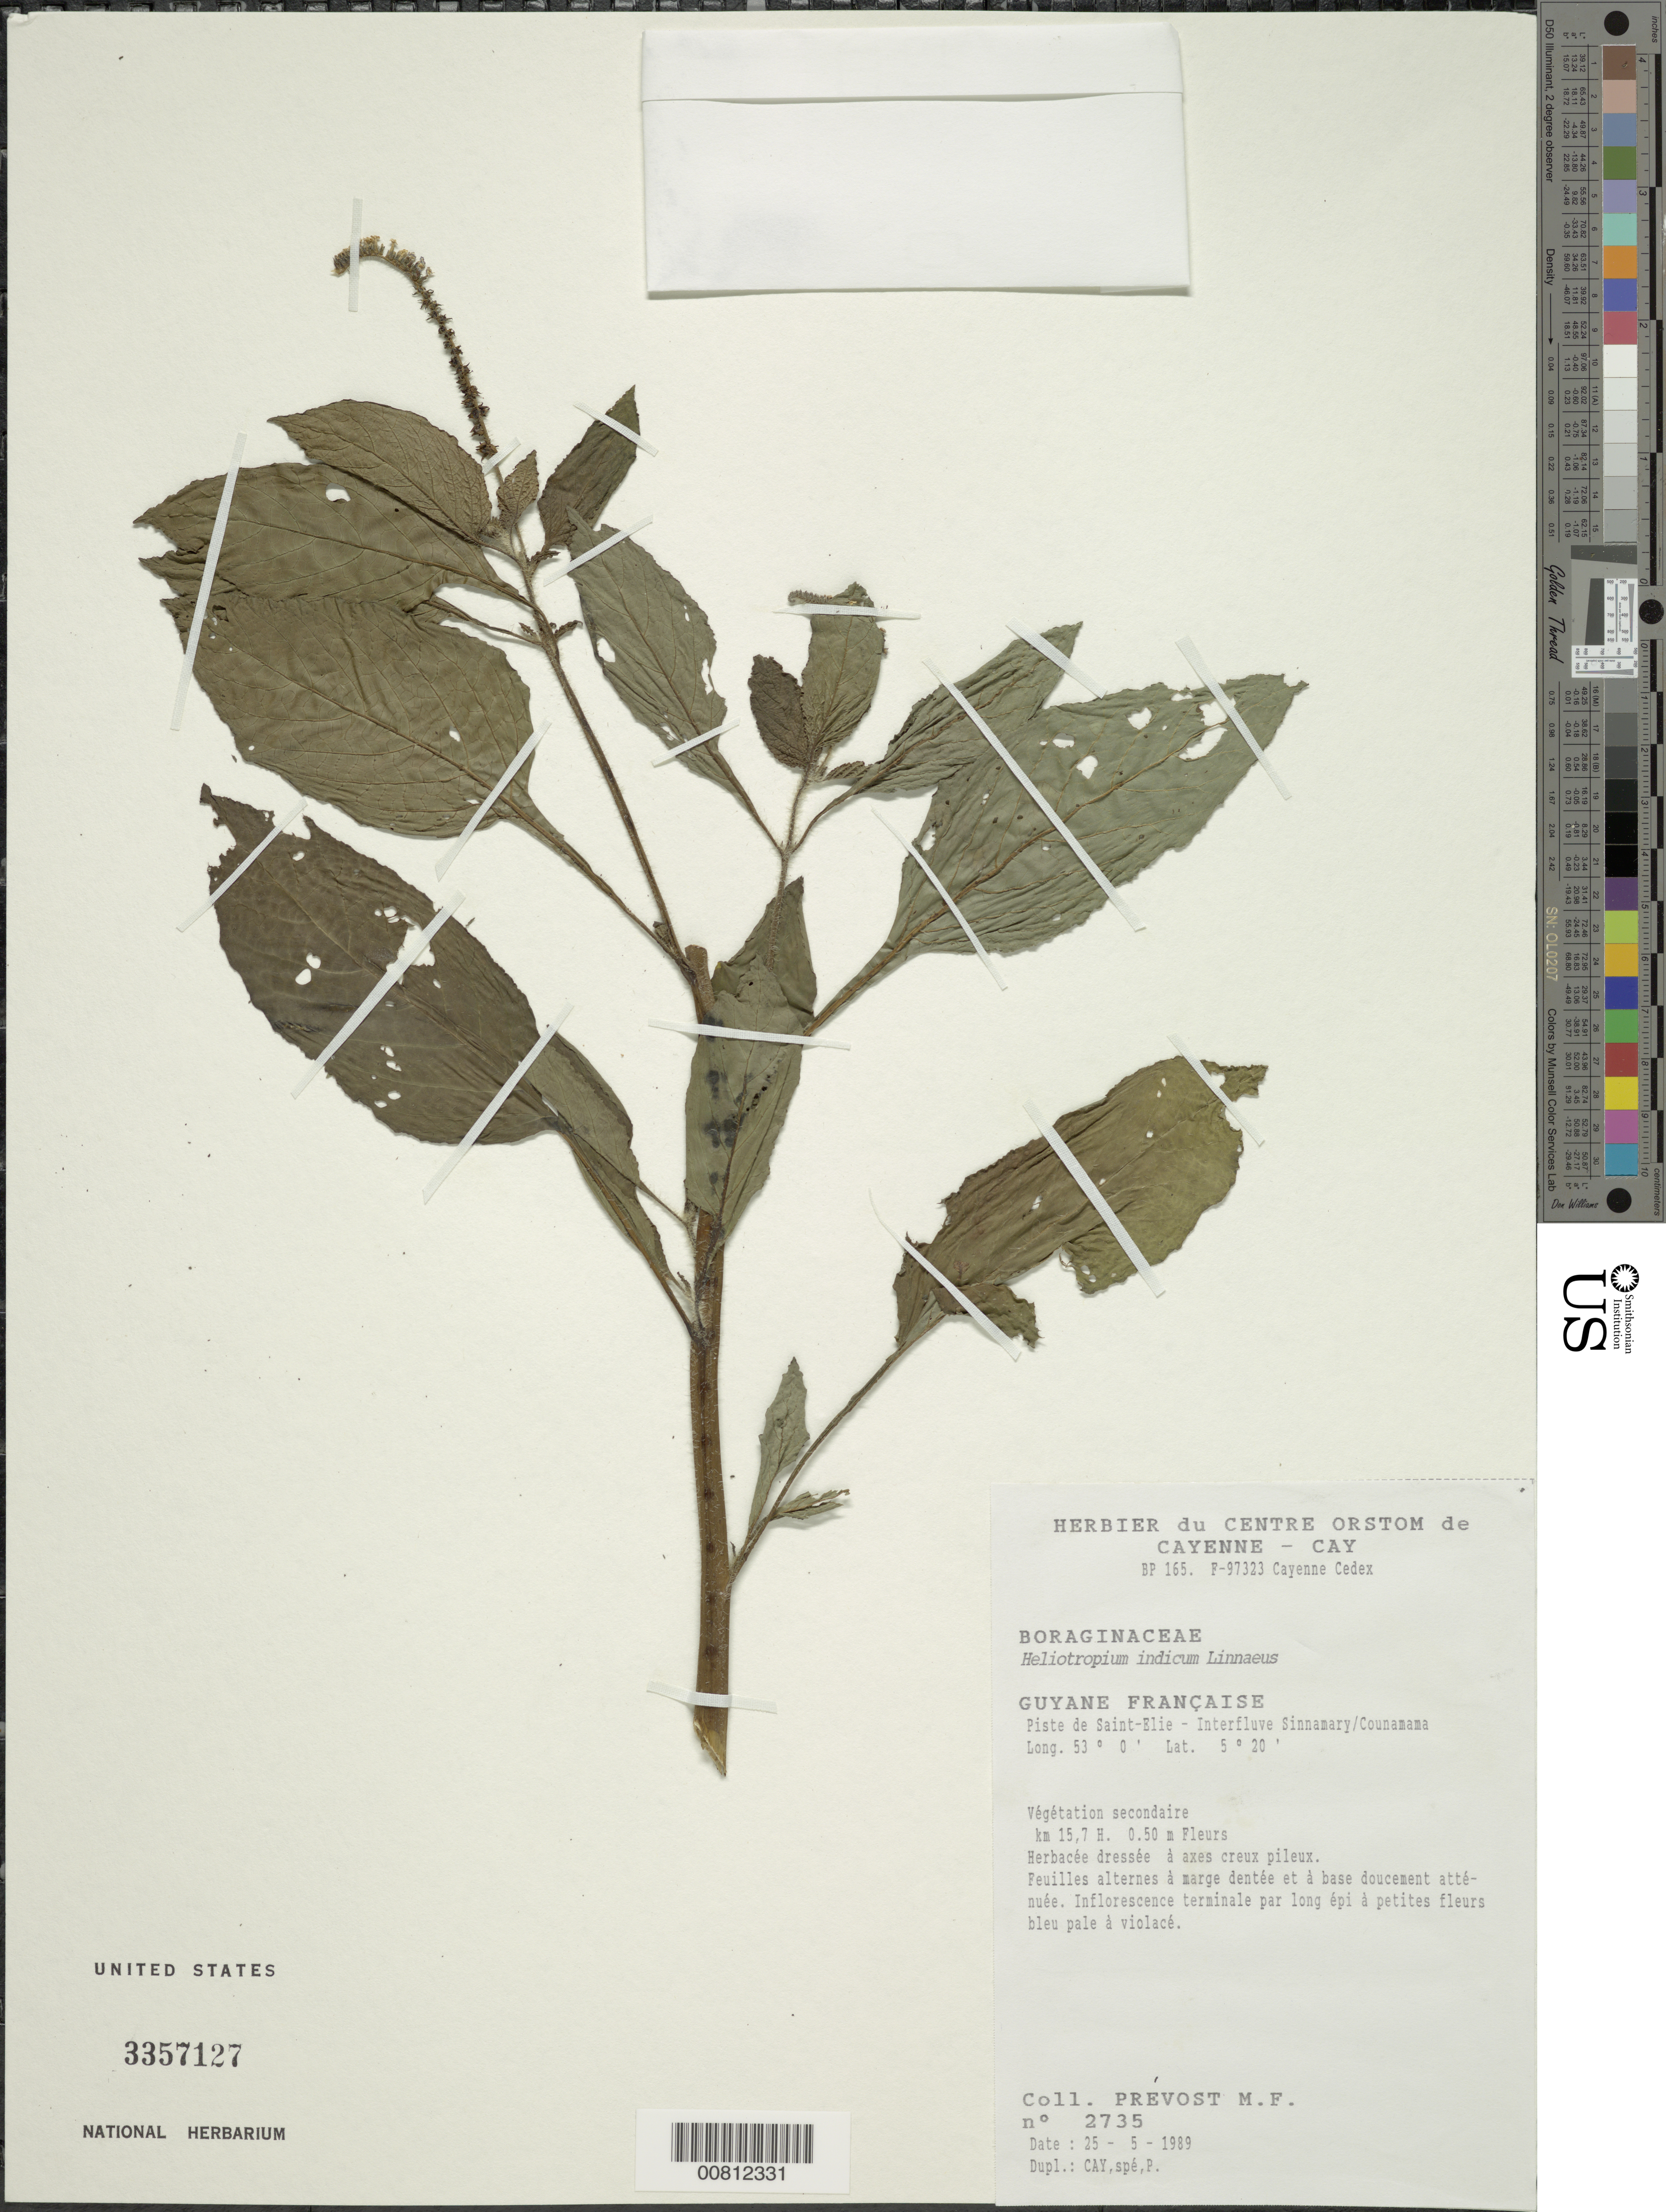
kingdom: Plantae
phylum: Tracheophyta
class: Magnoliopsida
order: Boraginales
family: Heliotropiaceae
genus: Heliotropium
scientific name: Heliotropium polyphyllum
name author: Lehm.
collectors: M.-F. Prévost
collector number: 2735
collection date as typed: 25-May-89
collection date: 1989-05-25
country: French Guiana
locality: Piste de Saint-Élie, interfleuve Sinnamary-Counamama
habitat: Végétation secondaire km 15.7 H.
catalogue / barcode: US 3357127